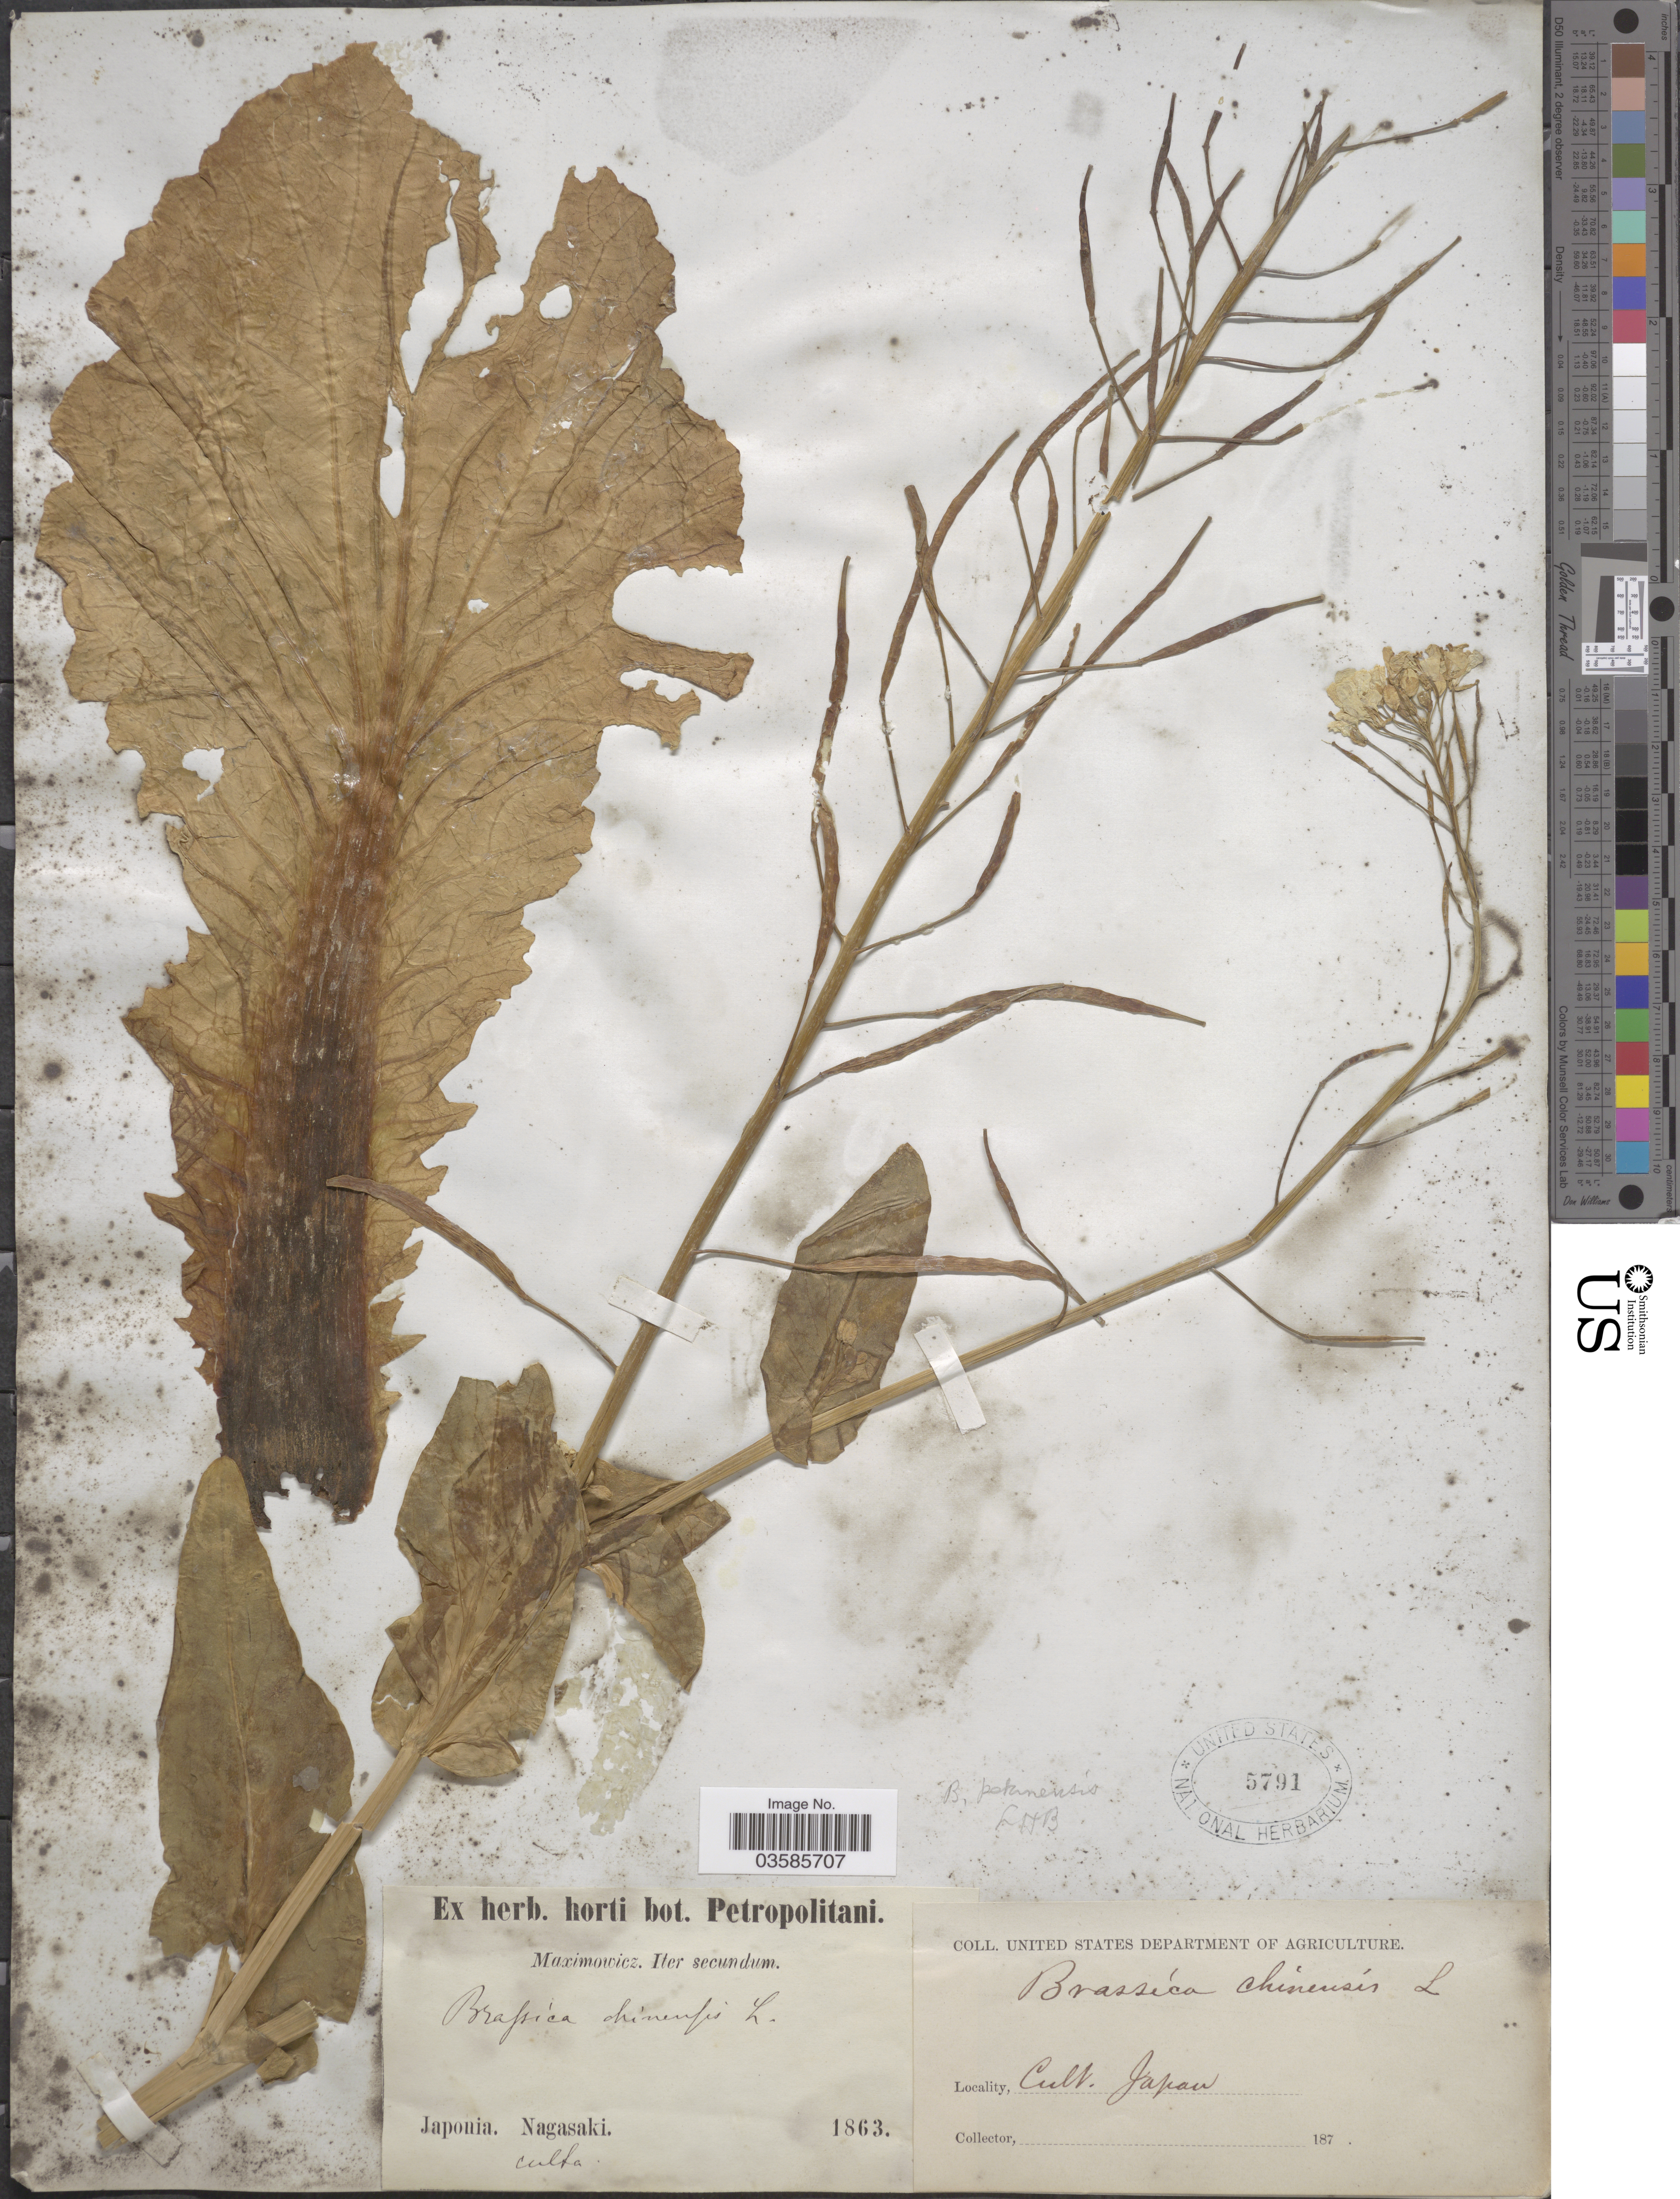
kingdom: Plantae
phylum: Tracheophyta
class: Magnoliopsida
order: Brassicales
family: Brassicaceae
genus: Brassica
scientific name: Brassica pekinensis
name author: Skeels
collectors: Maximowicz, --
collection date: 1863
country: Japan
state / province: Nagasaki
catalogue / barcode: US 5791